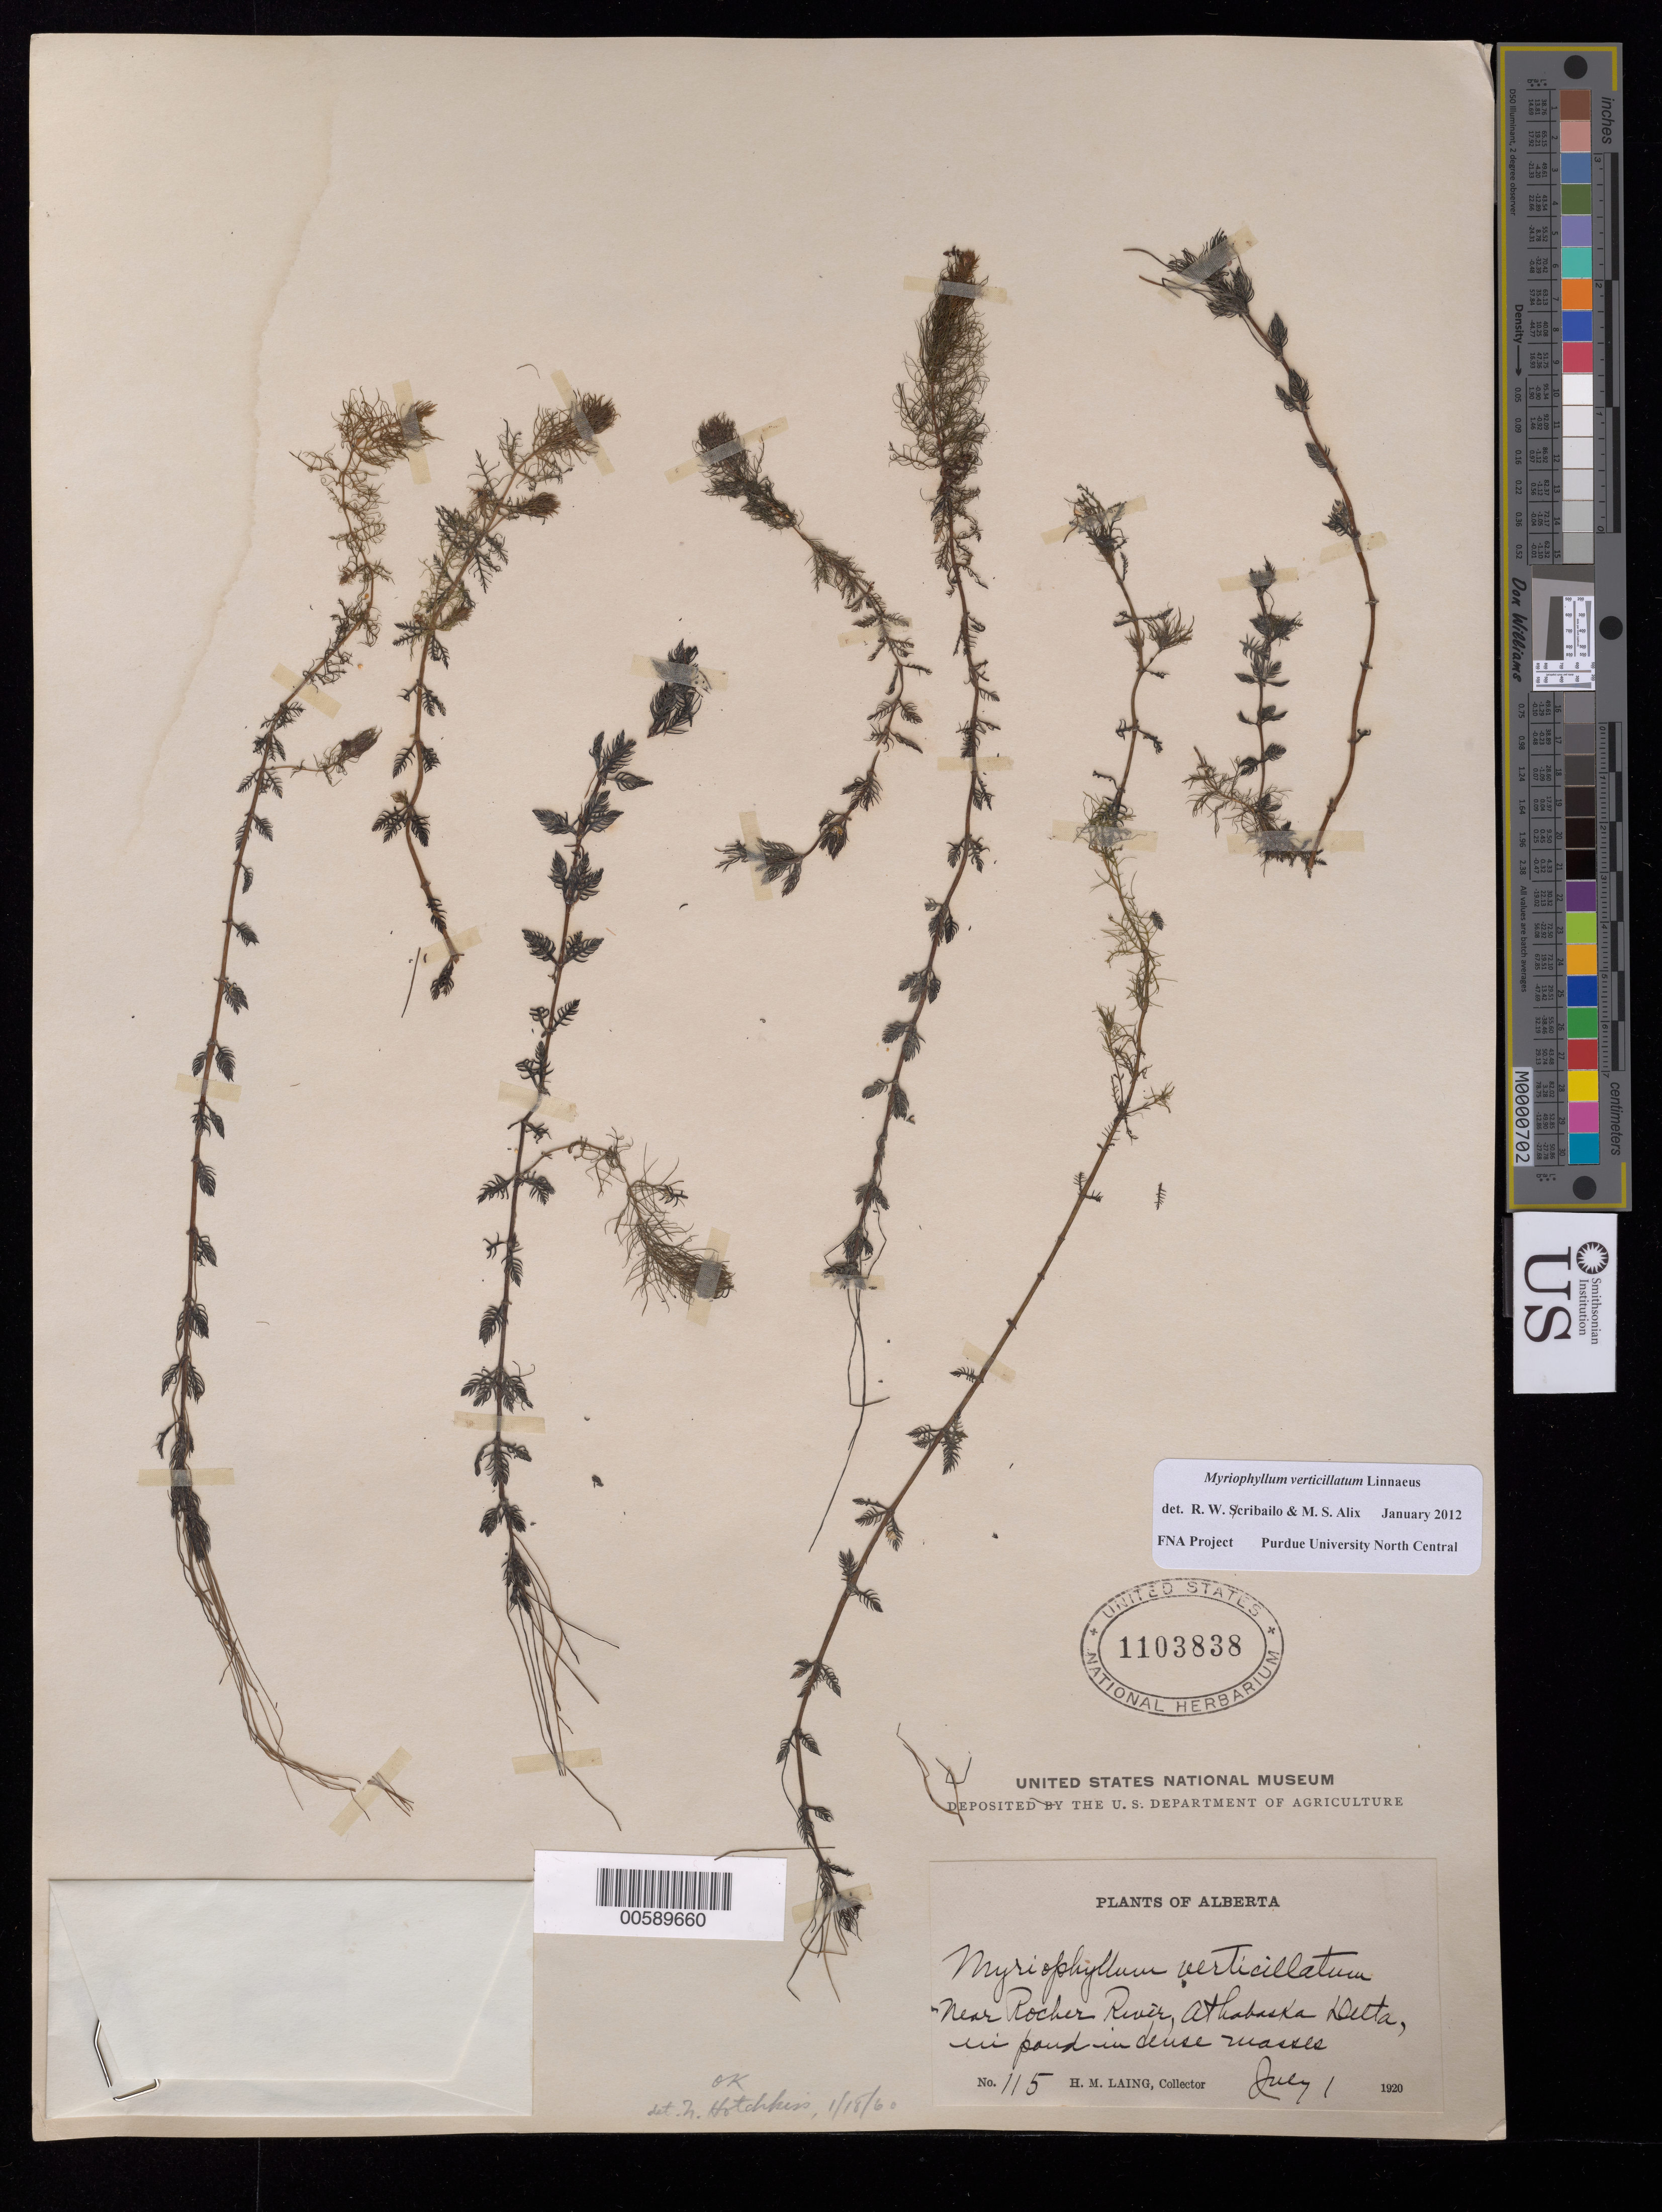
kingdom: Plantae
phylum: Tracheophyta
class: Magnoliopsida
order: Saxifragales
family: Haloragaceae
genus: Myriophyllum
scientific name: Myriophyllum verticillatum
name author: L.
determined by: Scribailo, R. W.; Alix, M. S.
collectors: H. Laing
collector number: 115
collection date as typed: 01 Jul 1920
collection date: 1920-07-01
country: Canada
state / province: Alberta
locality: Near Rocher River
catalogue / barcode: US 1103838